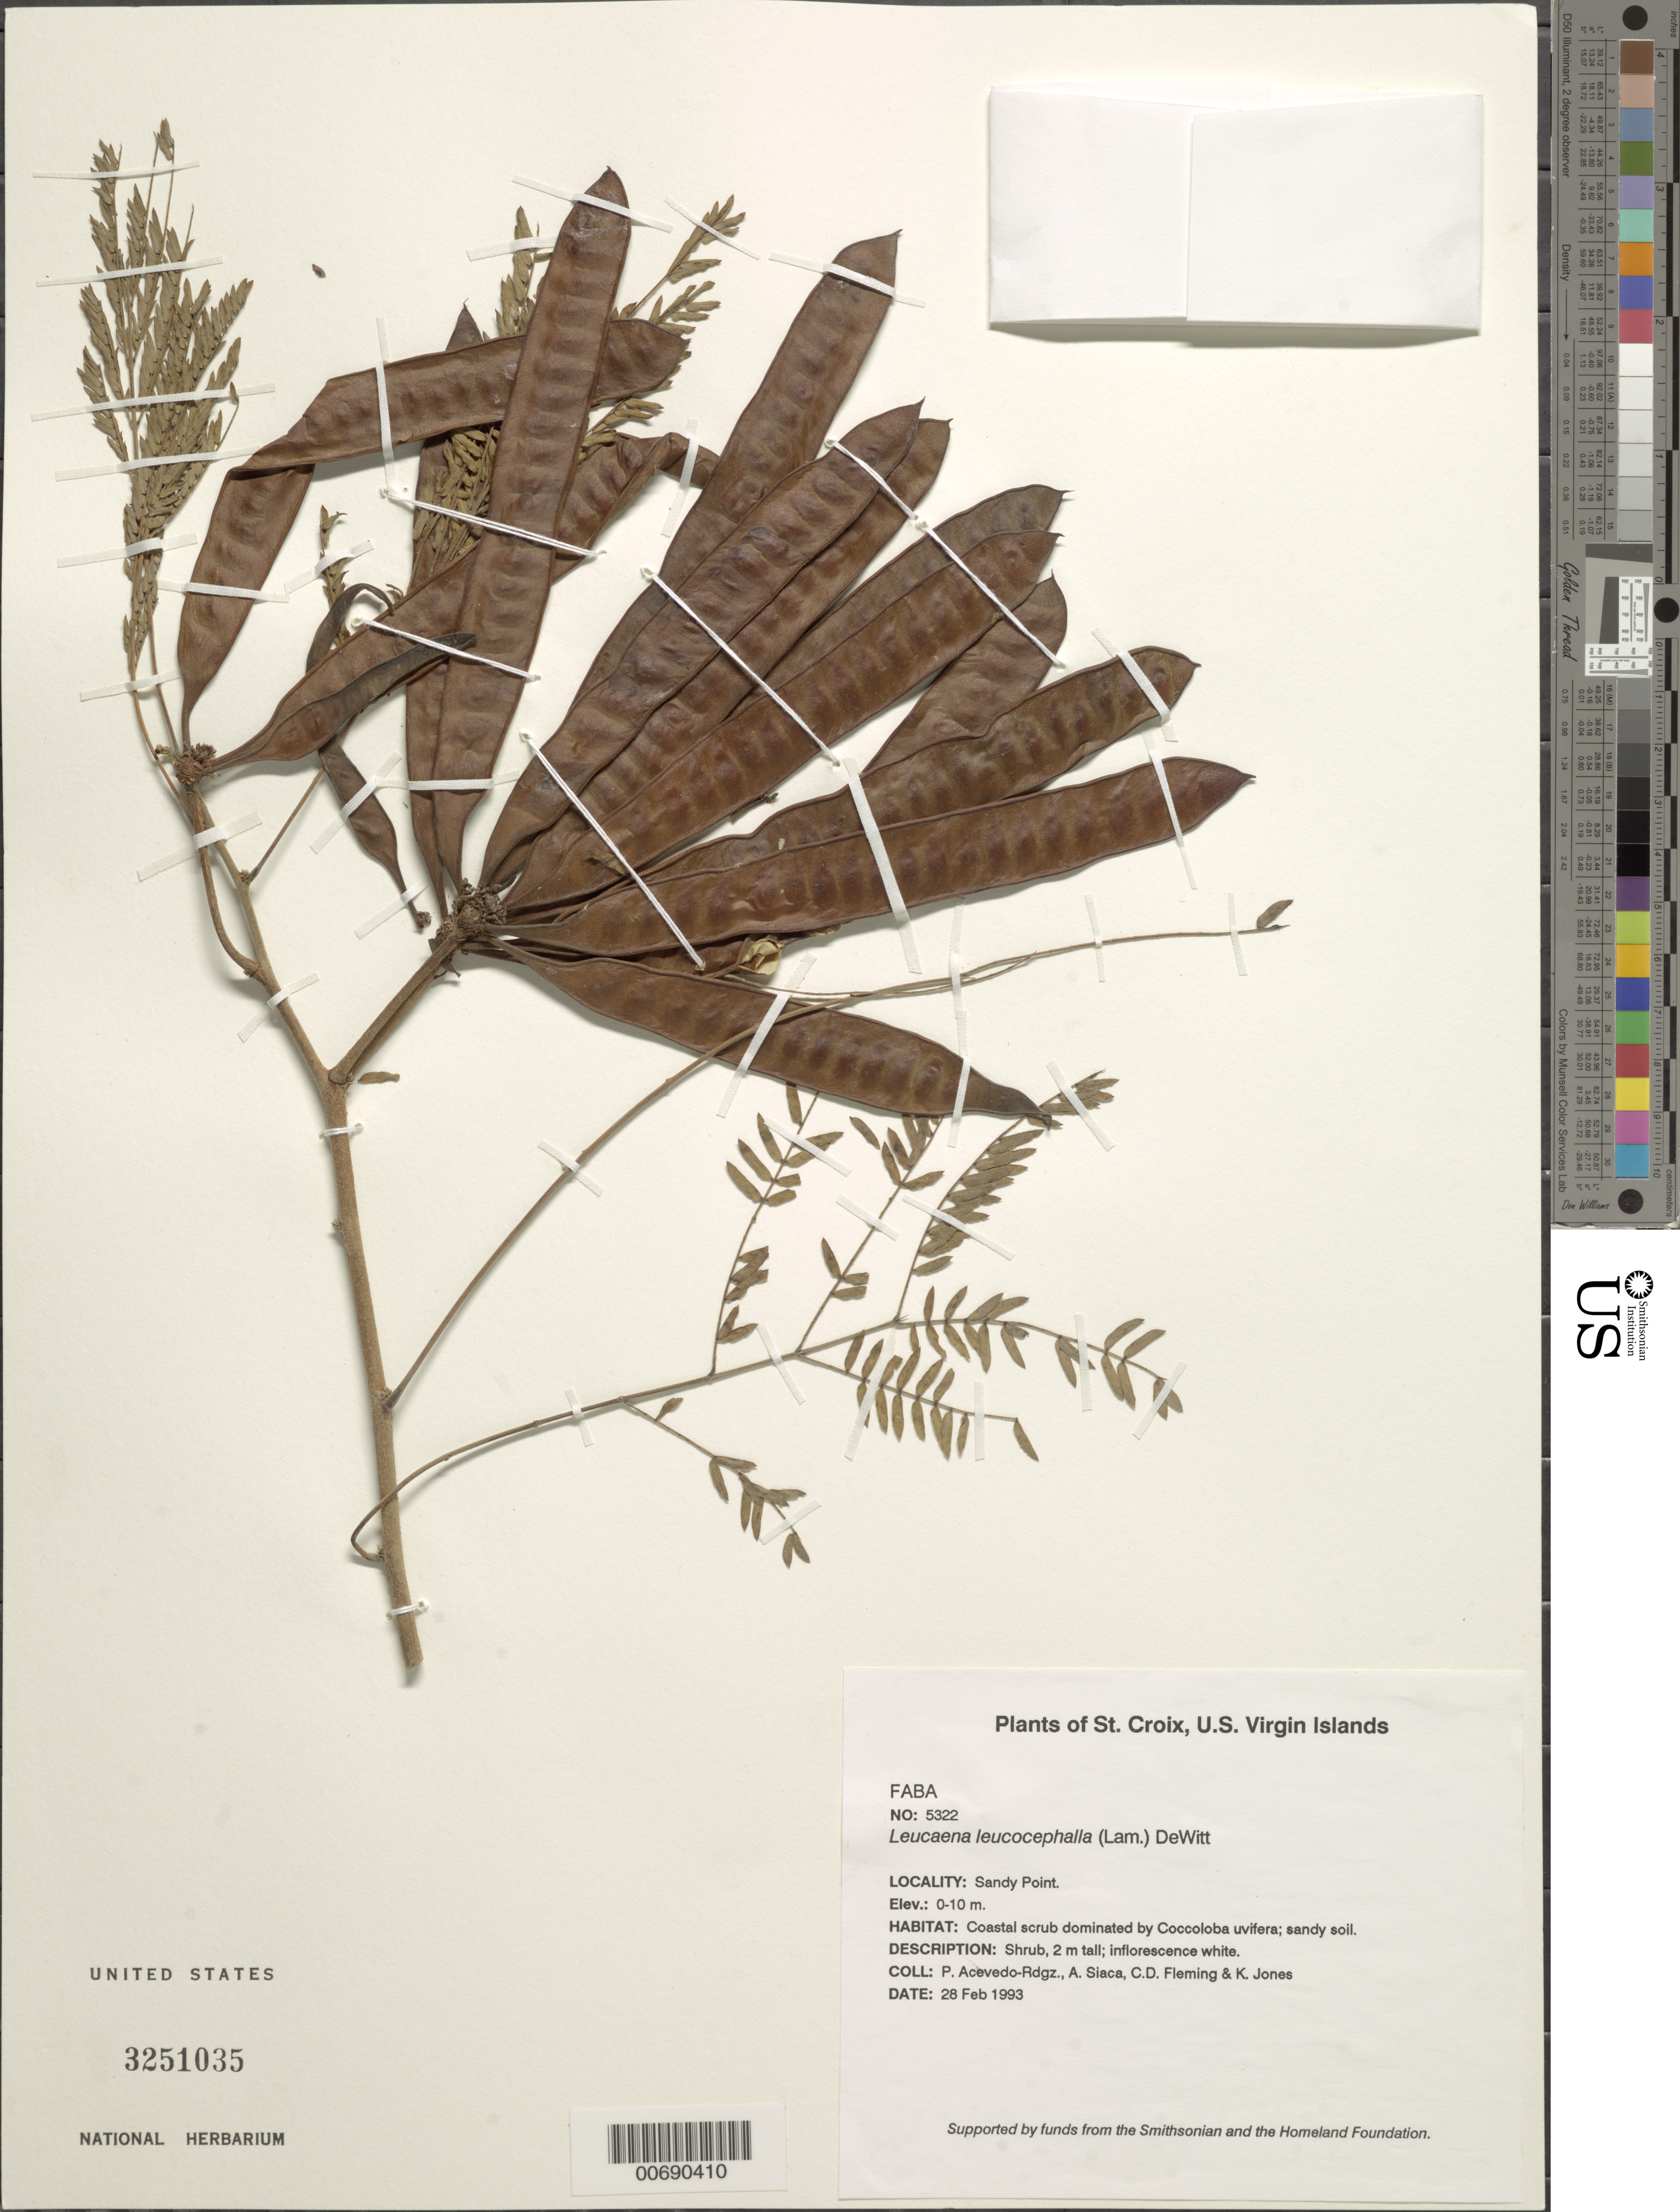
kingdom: Plantae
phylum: Tracheophyta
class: Magnoliopsida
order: Fabales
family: Fabaceae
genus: Leucaena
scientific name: Leucaena leucocephala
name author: (Lam.) de Wit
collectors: P. Acevedo-Rodr., A. Siaca, C. Fleming & K. Jones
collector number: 5322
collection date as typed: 28 Feb 1993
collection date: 1993-02-28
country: U.S. Virgin Islands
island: St. Croix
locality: Sandy Point.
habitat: Coastal scrub dominated by Coccoloba uvifera; sandy soil.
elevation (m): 0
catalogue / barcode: US 3251035